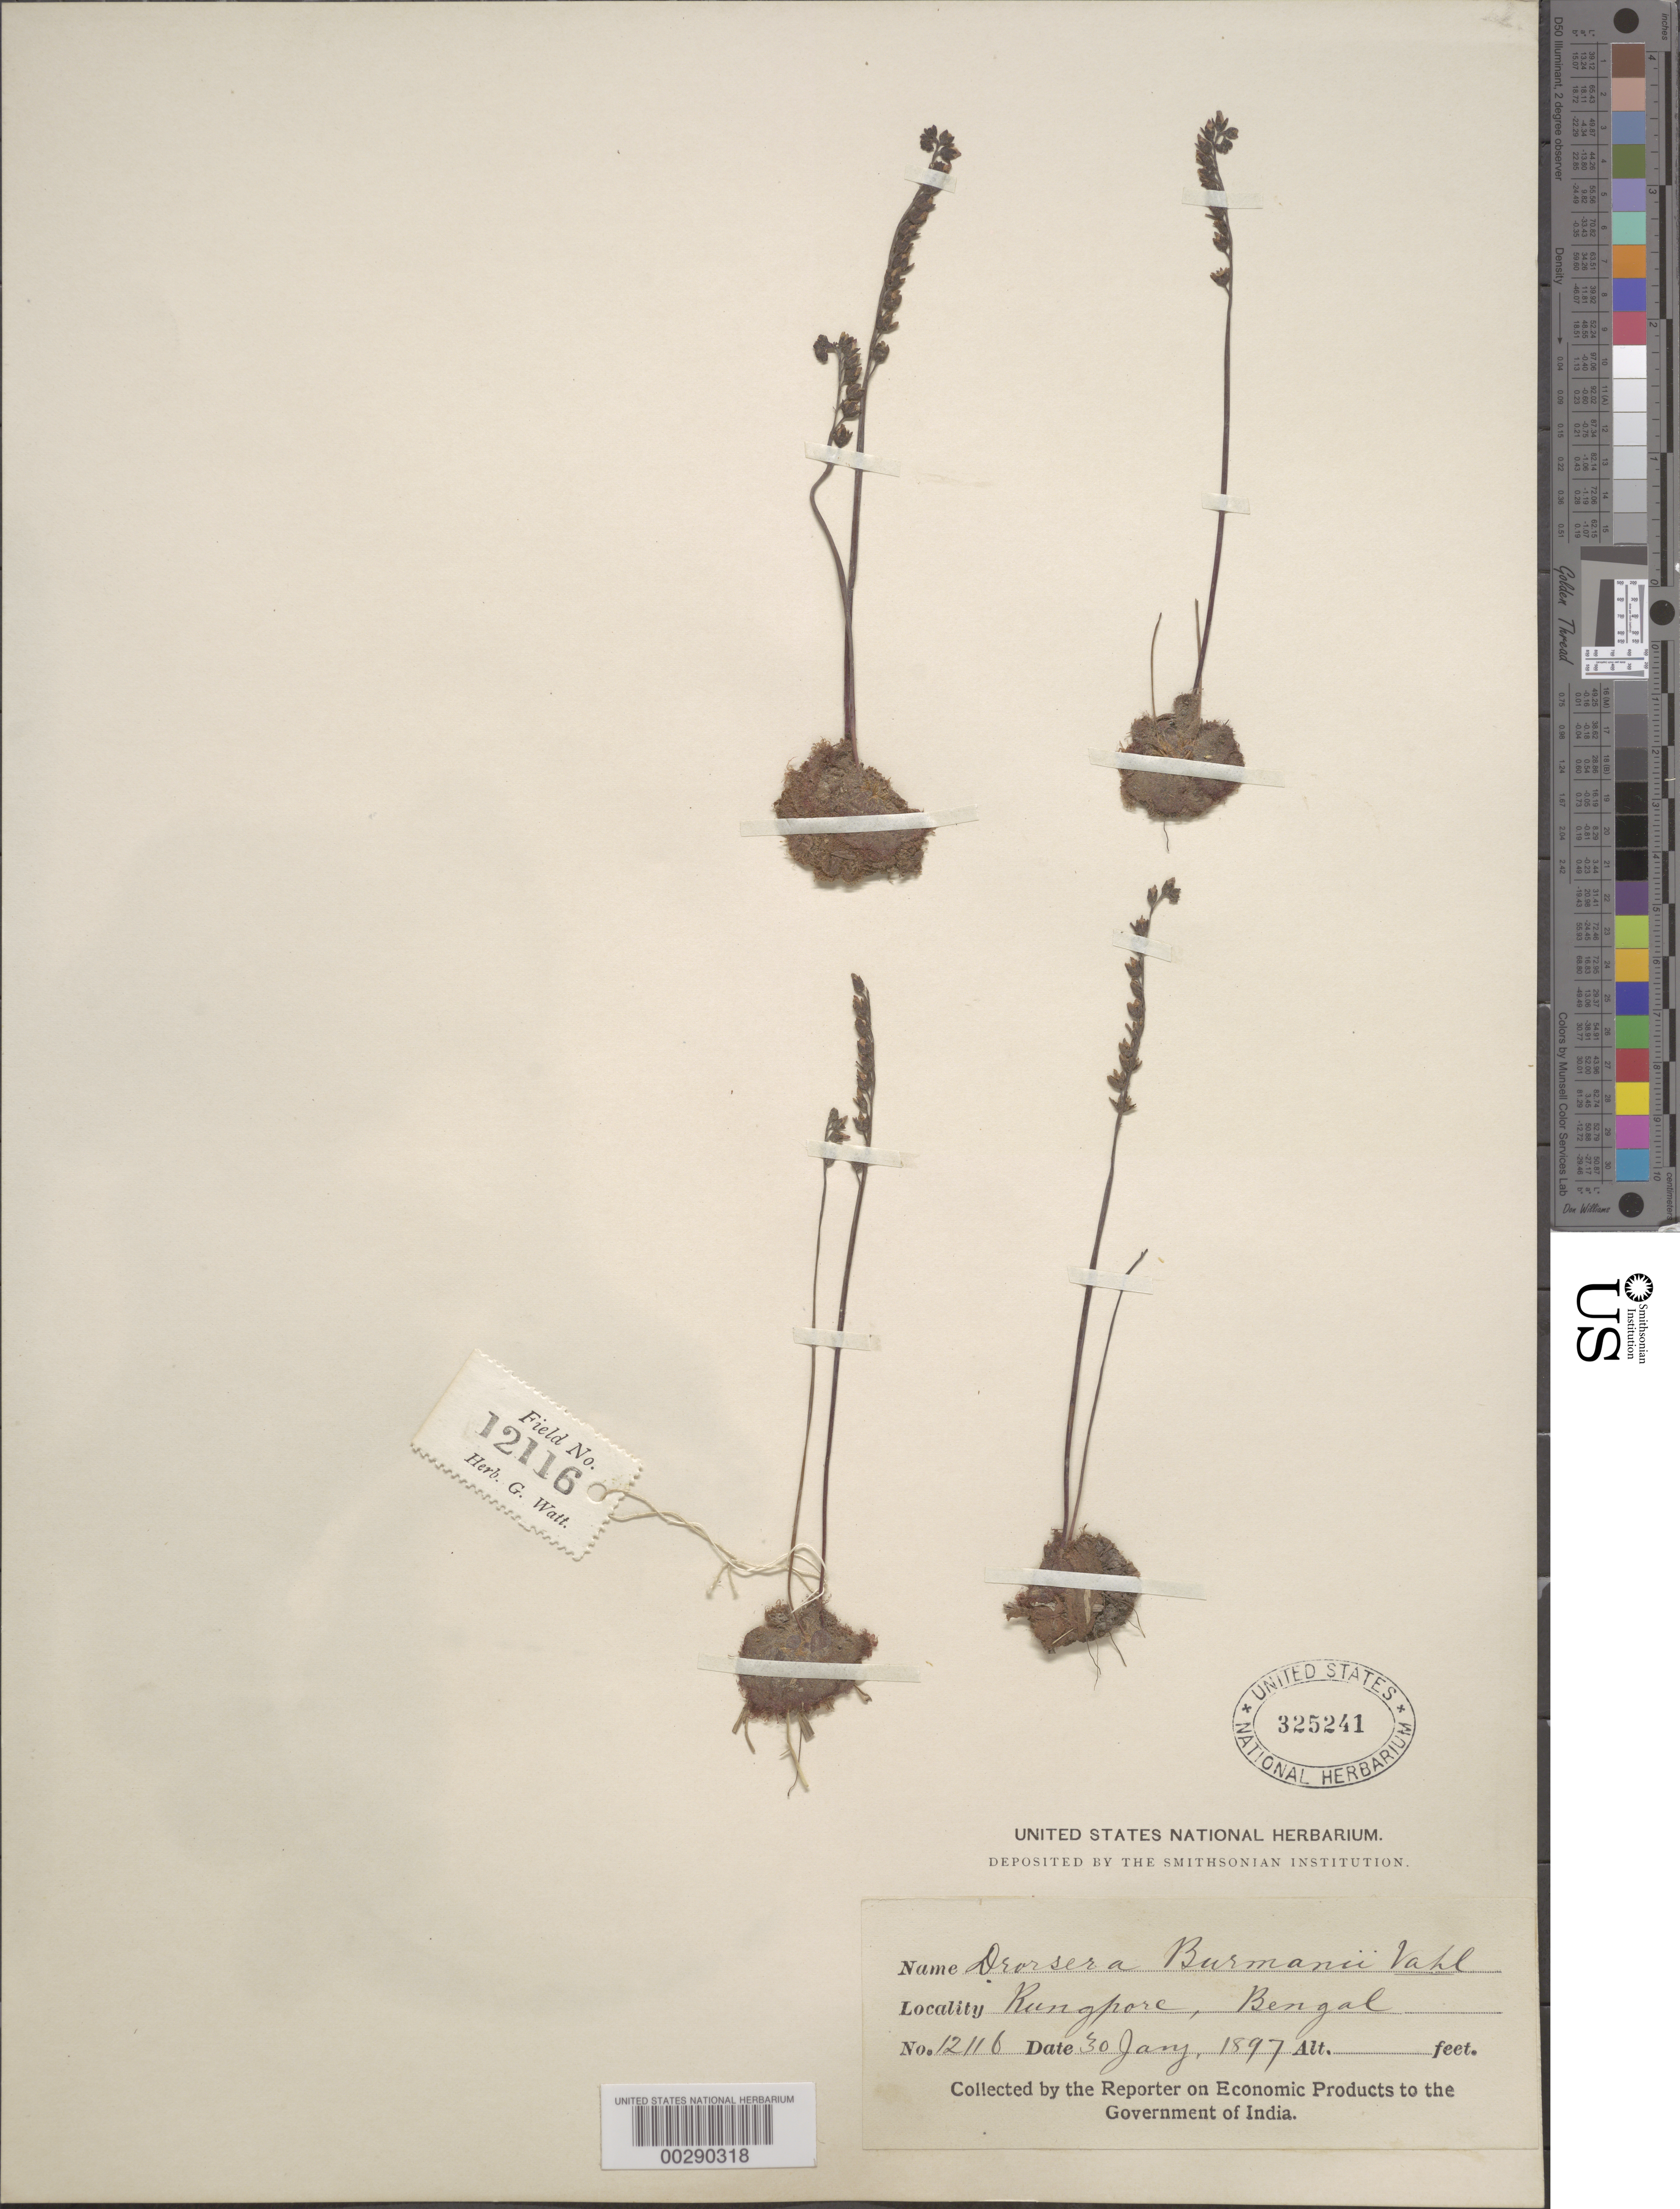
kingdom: Plantae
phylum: Tracheophyta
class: Magnoliopsida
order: Caryophyllales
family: Droseraceae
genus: Drosera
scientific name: Drosera burmannii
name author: Vahl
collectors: G. Watt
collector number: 12116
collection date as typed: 30 Jan 1897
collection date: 1897-01-30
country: India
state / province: West Bengal (?)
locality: Bengal, Rungpore. [country: bangladesh?]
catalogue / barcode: US 325241